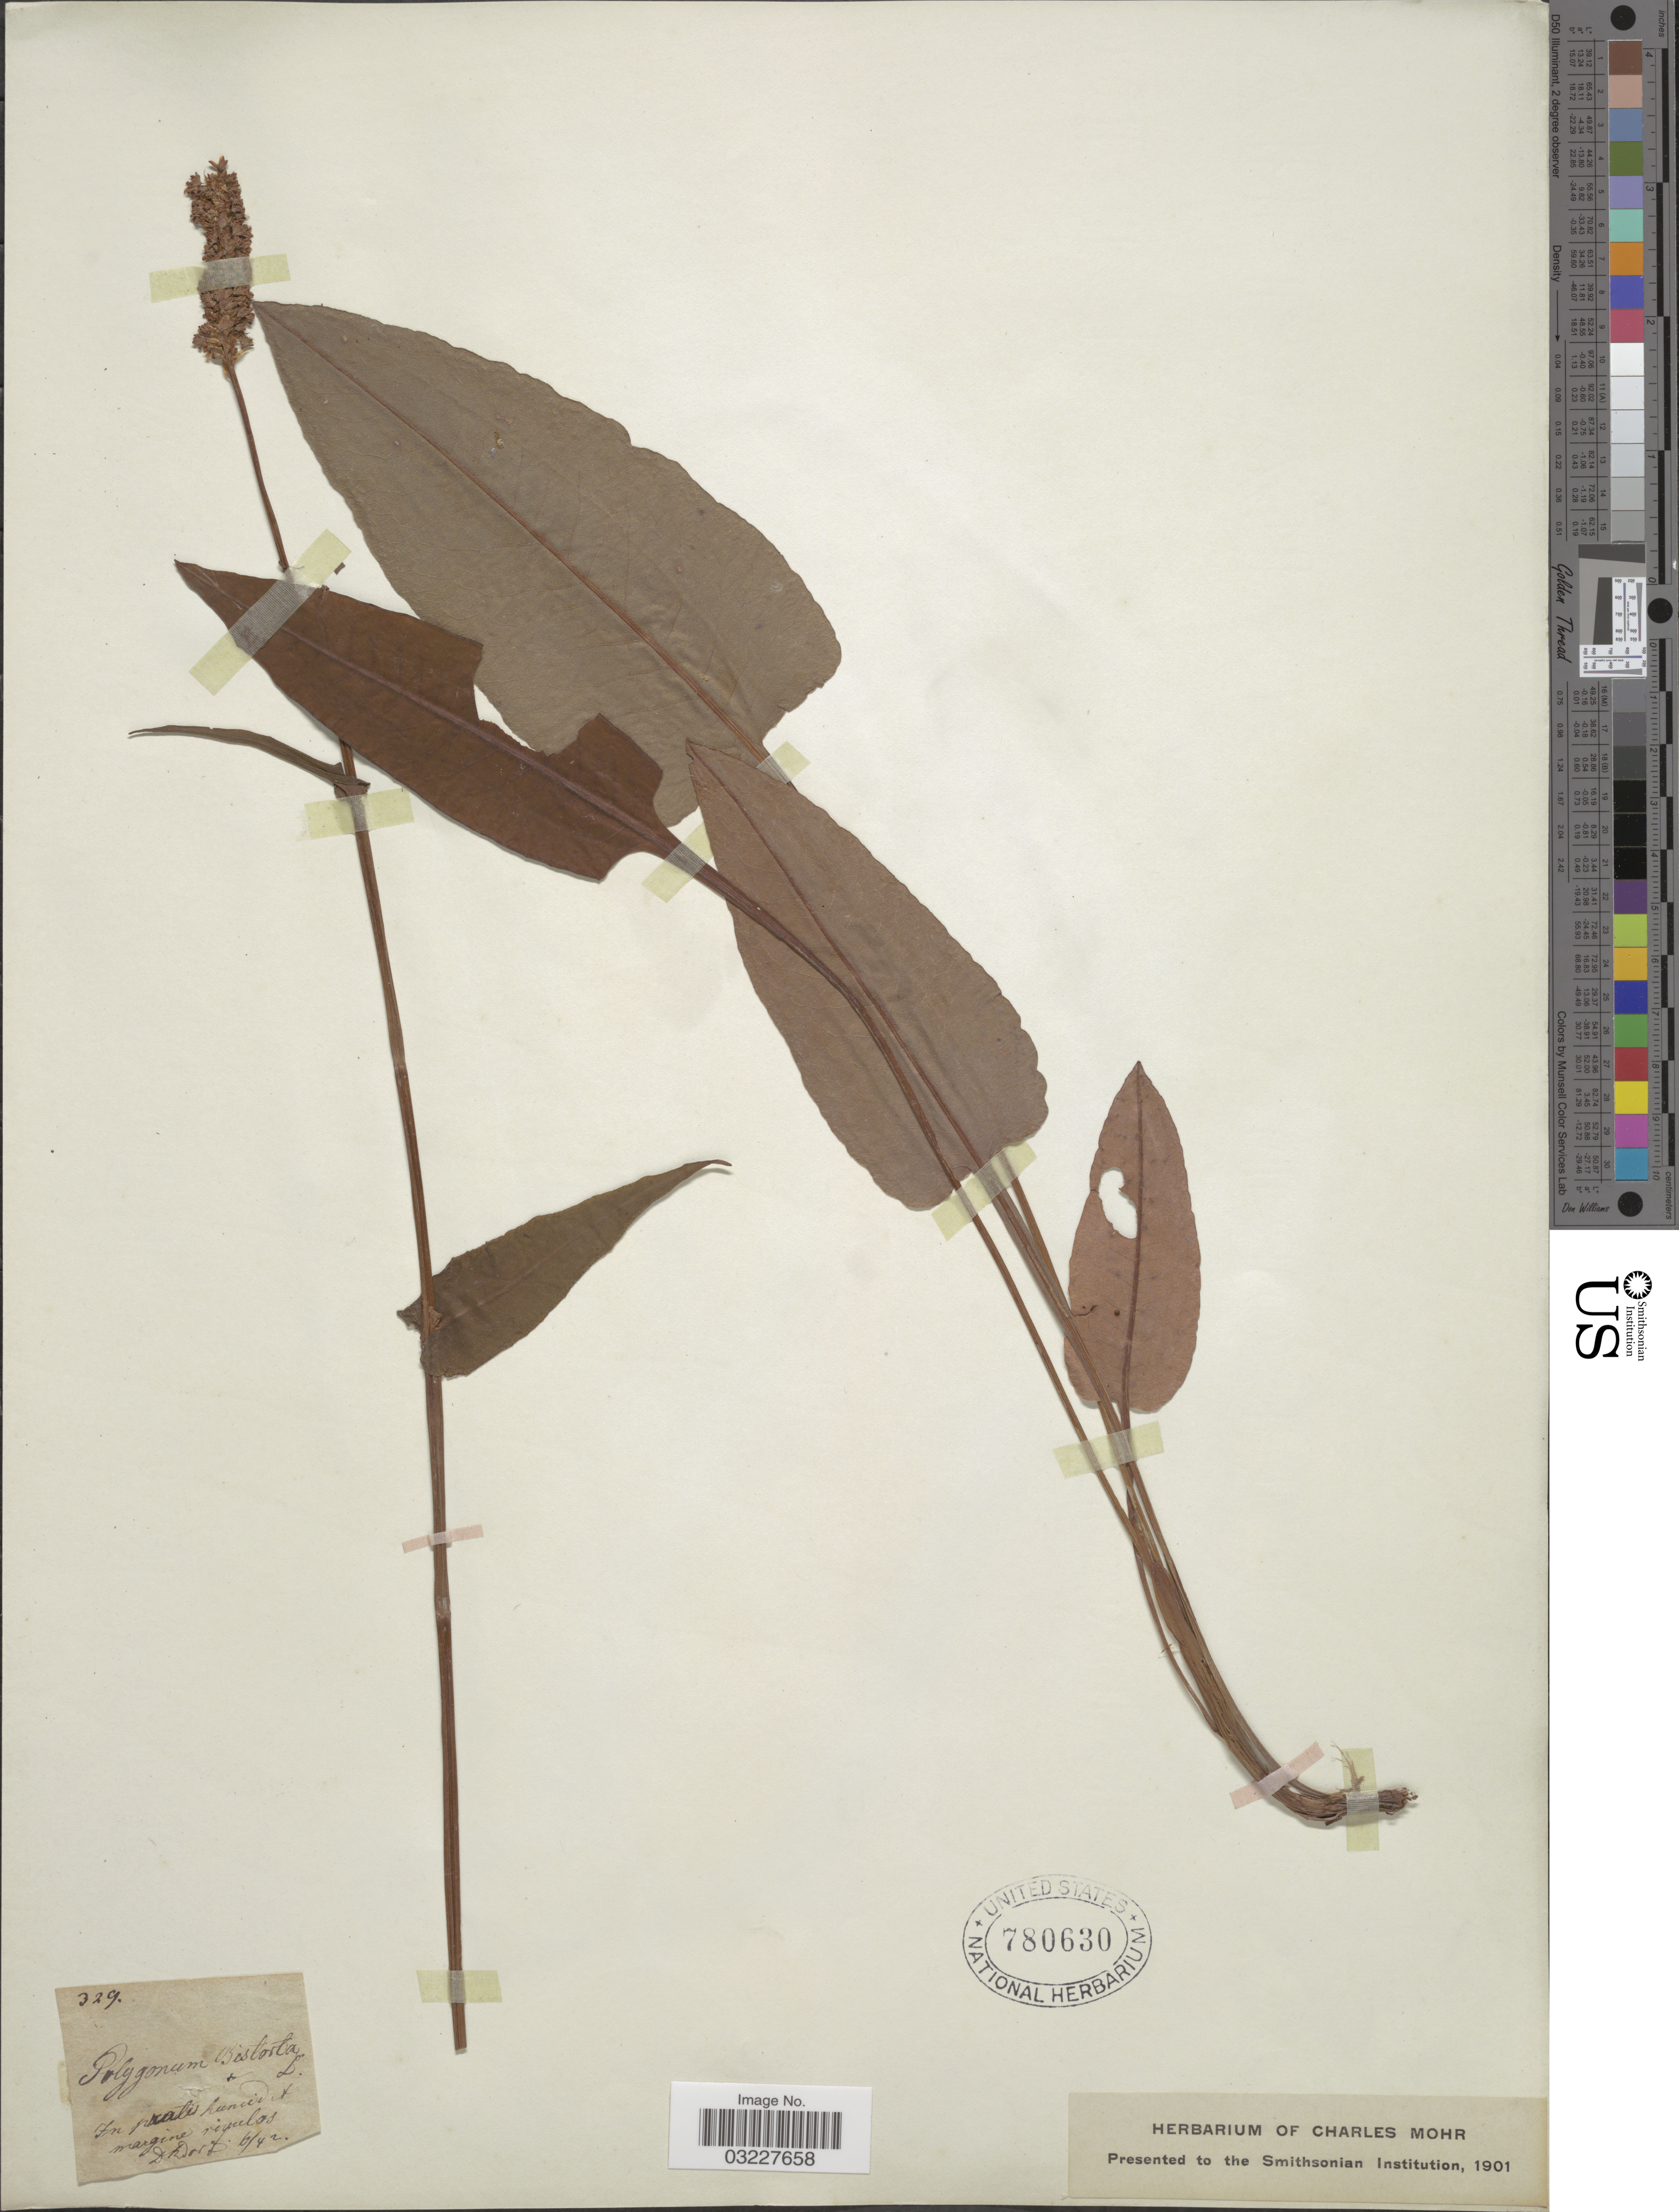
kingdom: Plantae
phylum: Tracheophyta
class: Magnoliopsida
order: Caryophyllales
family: Polygonaceae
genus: Bistorta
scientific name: Bistorta officinalis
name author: Delarbre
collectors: ex herb. Charles Mohr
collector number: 329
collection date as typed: Transcribed d/m/y: /6/42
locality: D. Dorf. [interpreted]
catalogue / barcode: US 780630